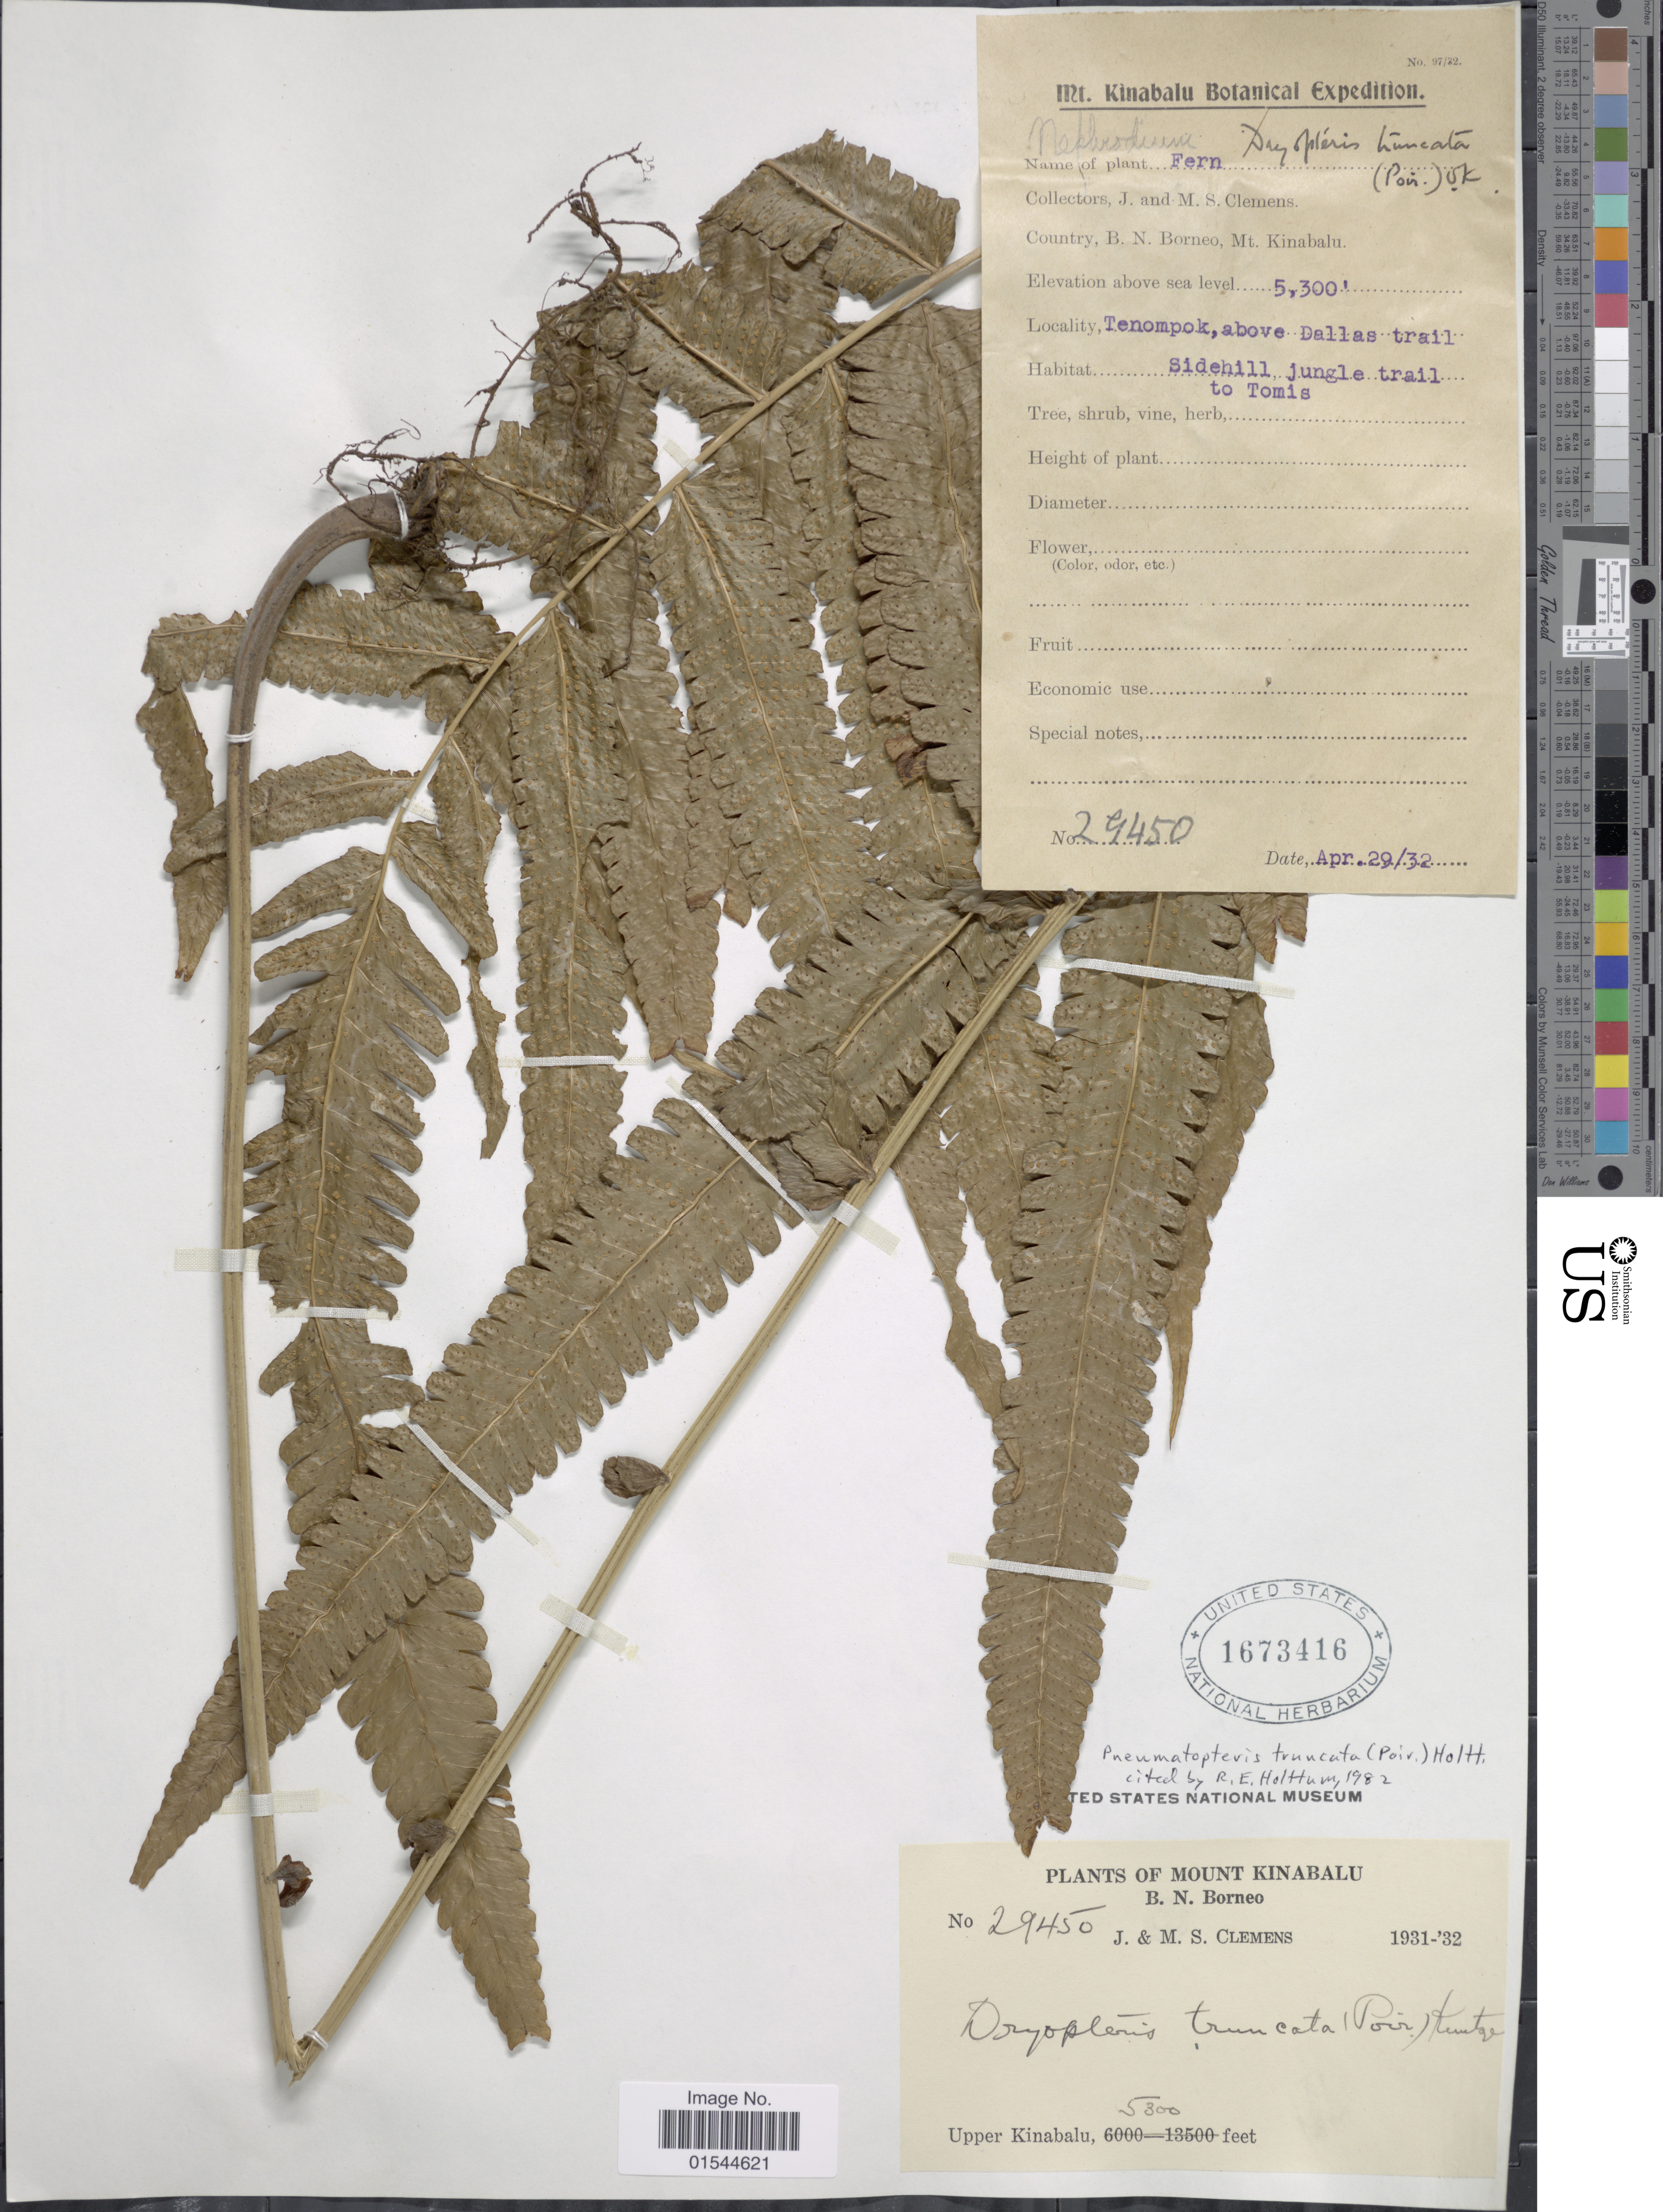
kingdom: Plantae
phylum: Tracheophyta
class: Polypodiopsida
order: Polypodiales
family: Thelypteridaceae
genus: Pneumatopteris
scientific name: Pneumatopteris truncata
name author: (Poir.) Holttum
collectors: J. Clemens & M. S. Clemens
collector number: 29450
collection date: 1932-04-29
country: Malaysia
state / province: Sabah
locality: Mount Kinabalu, B. N. Borneo, Upper Kinabalu, Tenompok, above Dallas trail, sidehill jungle trail to Tomis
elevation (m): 1615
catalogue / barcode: US 1673416